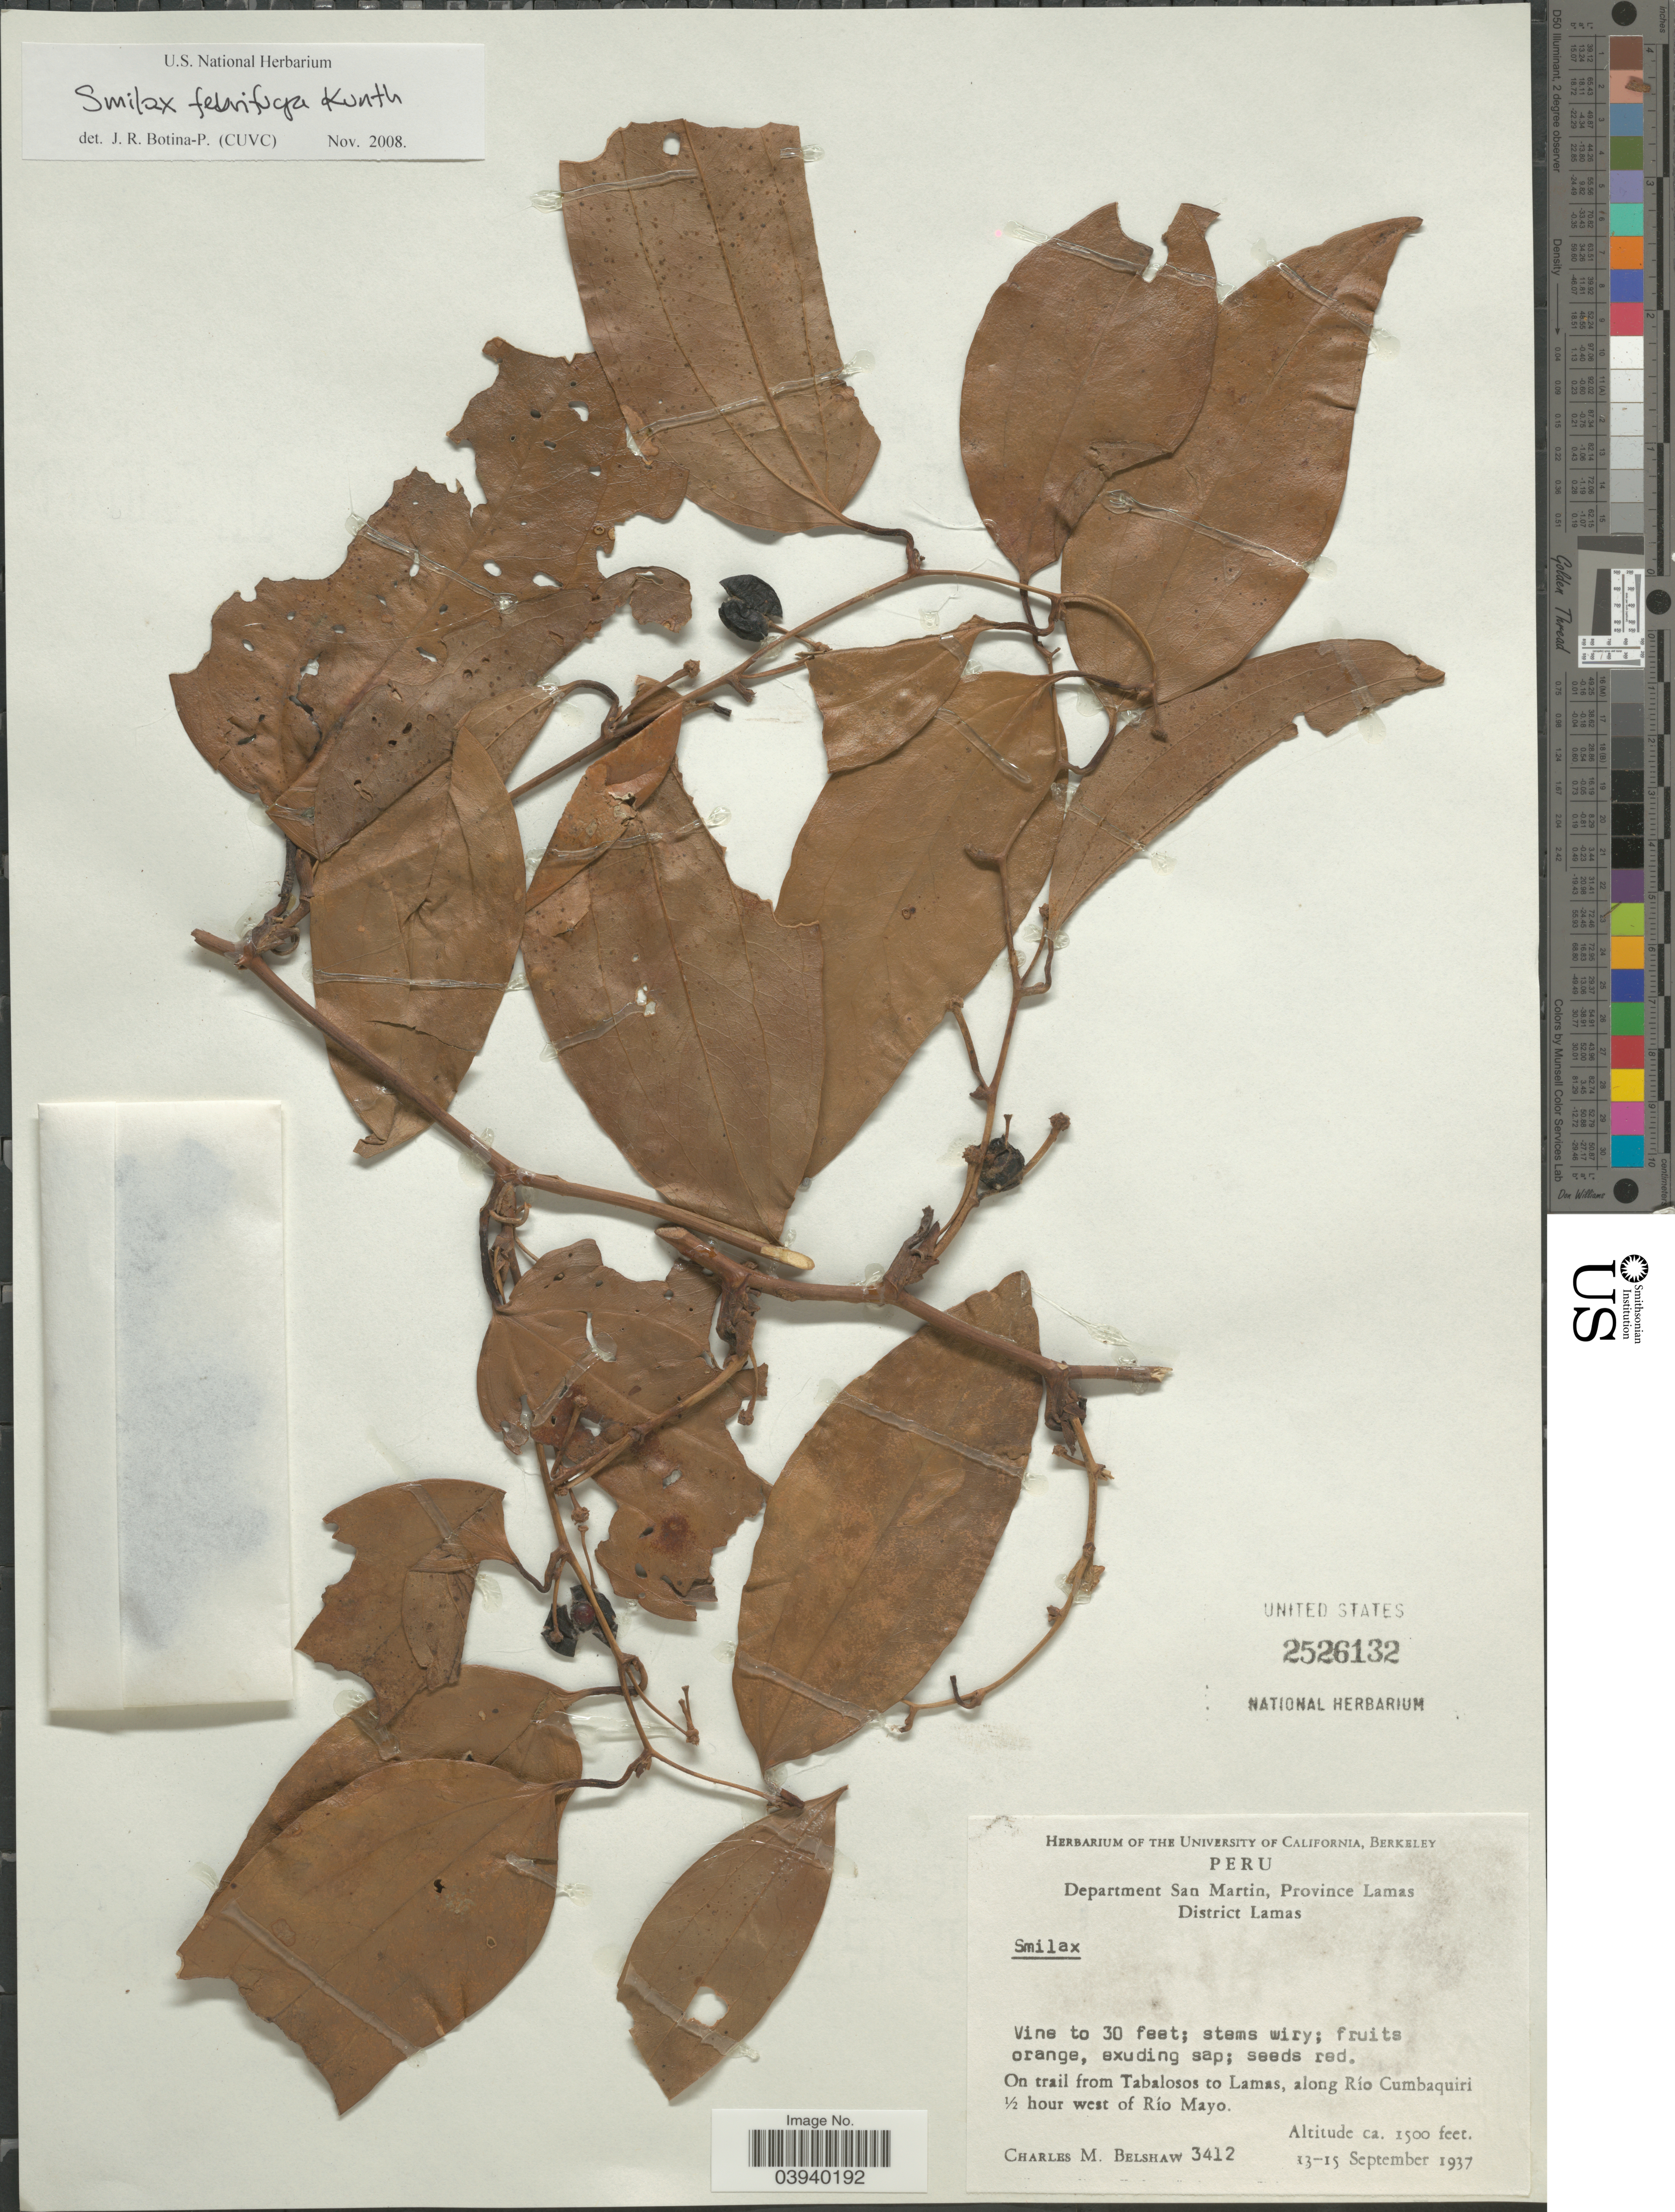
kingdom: Plantae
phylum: Tracheophyta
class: Liliopsida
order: Liliales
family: Smilacaceae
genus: Smilax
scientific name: Smilax febrifuga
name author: Kunth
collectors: C. Shaw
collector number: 3412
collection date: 1937-09-13/1937-09-15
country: Peru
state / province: San Martín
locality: Department San Martin, Province Lamas. District Lamas. On trail from Tabalosos to Lamas, along Río Cumbaquiri ½ hour west of Río Mayo.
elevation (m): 457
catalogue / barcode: US 2526132